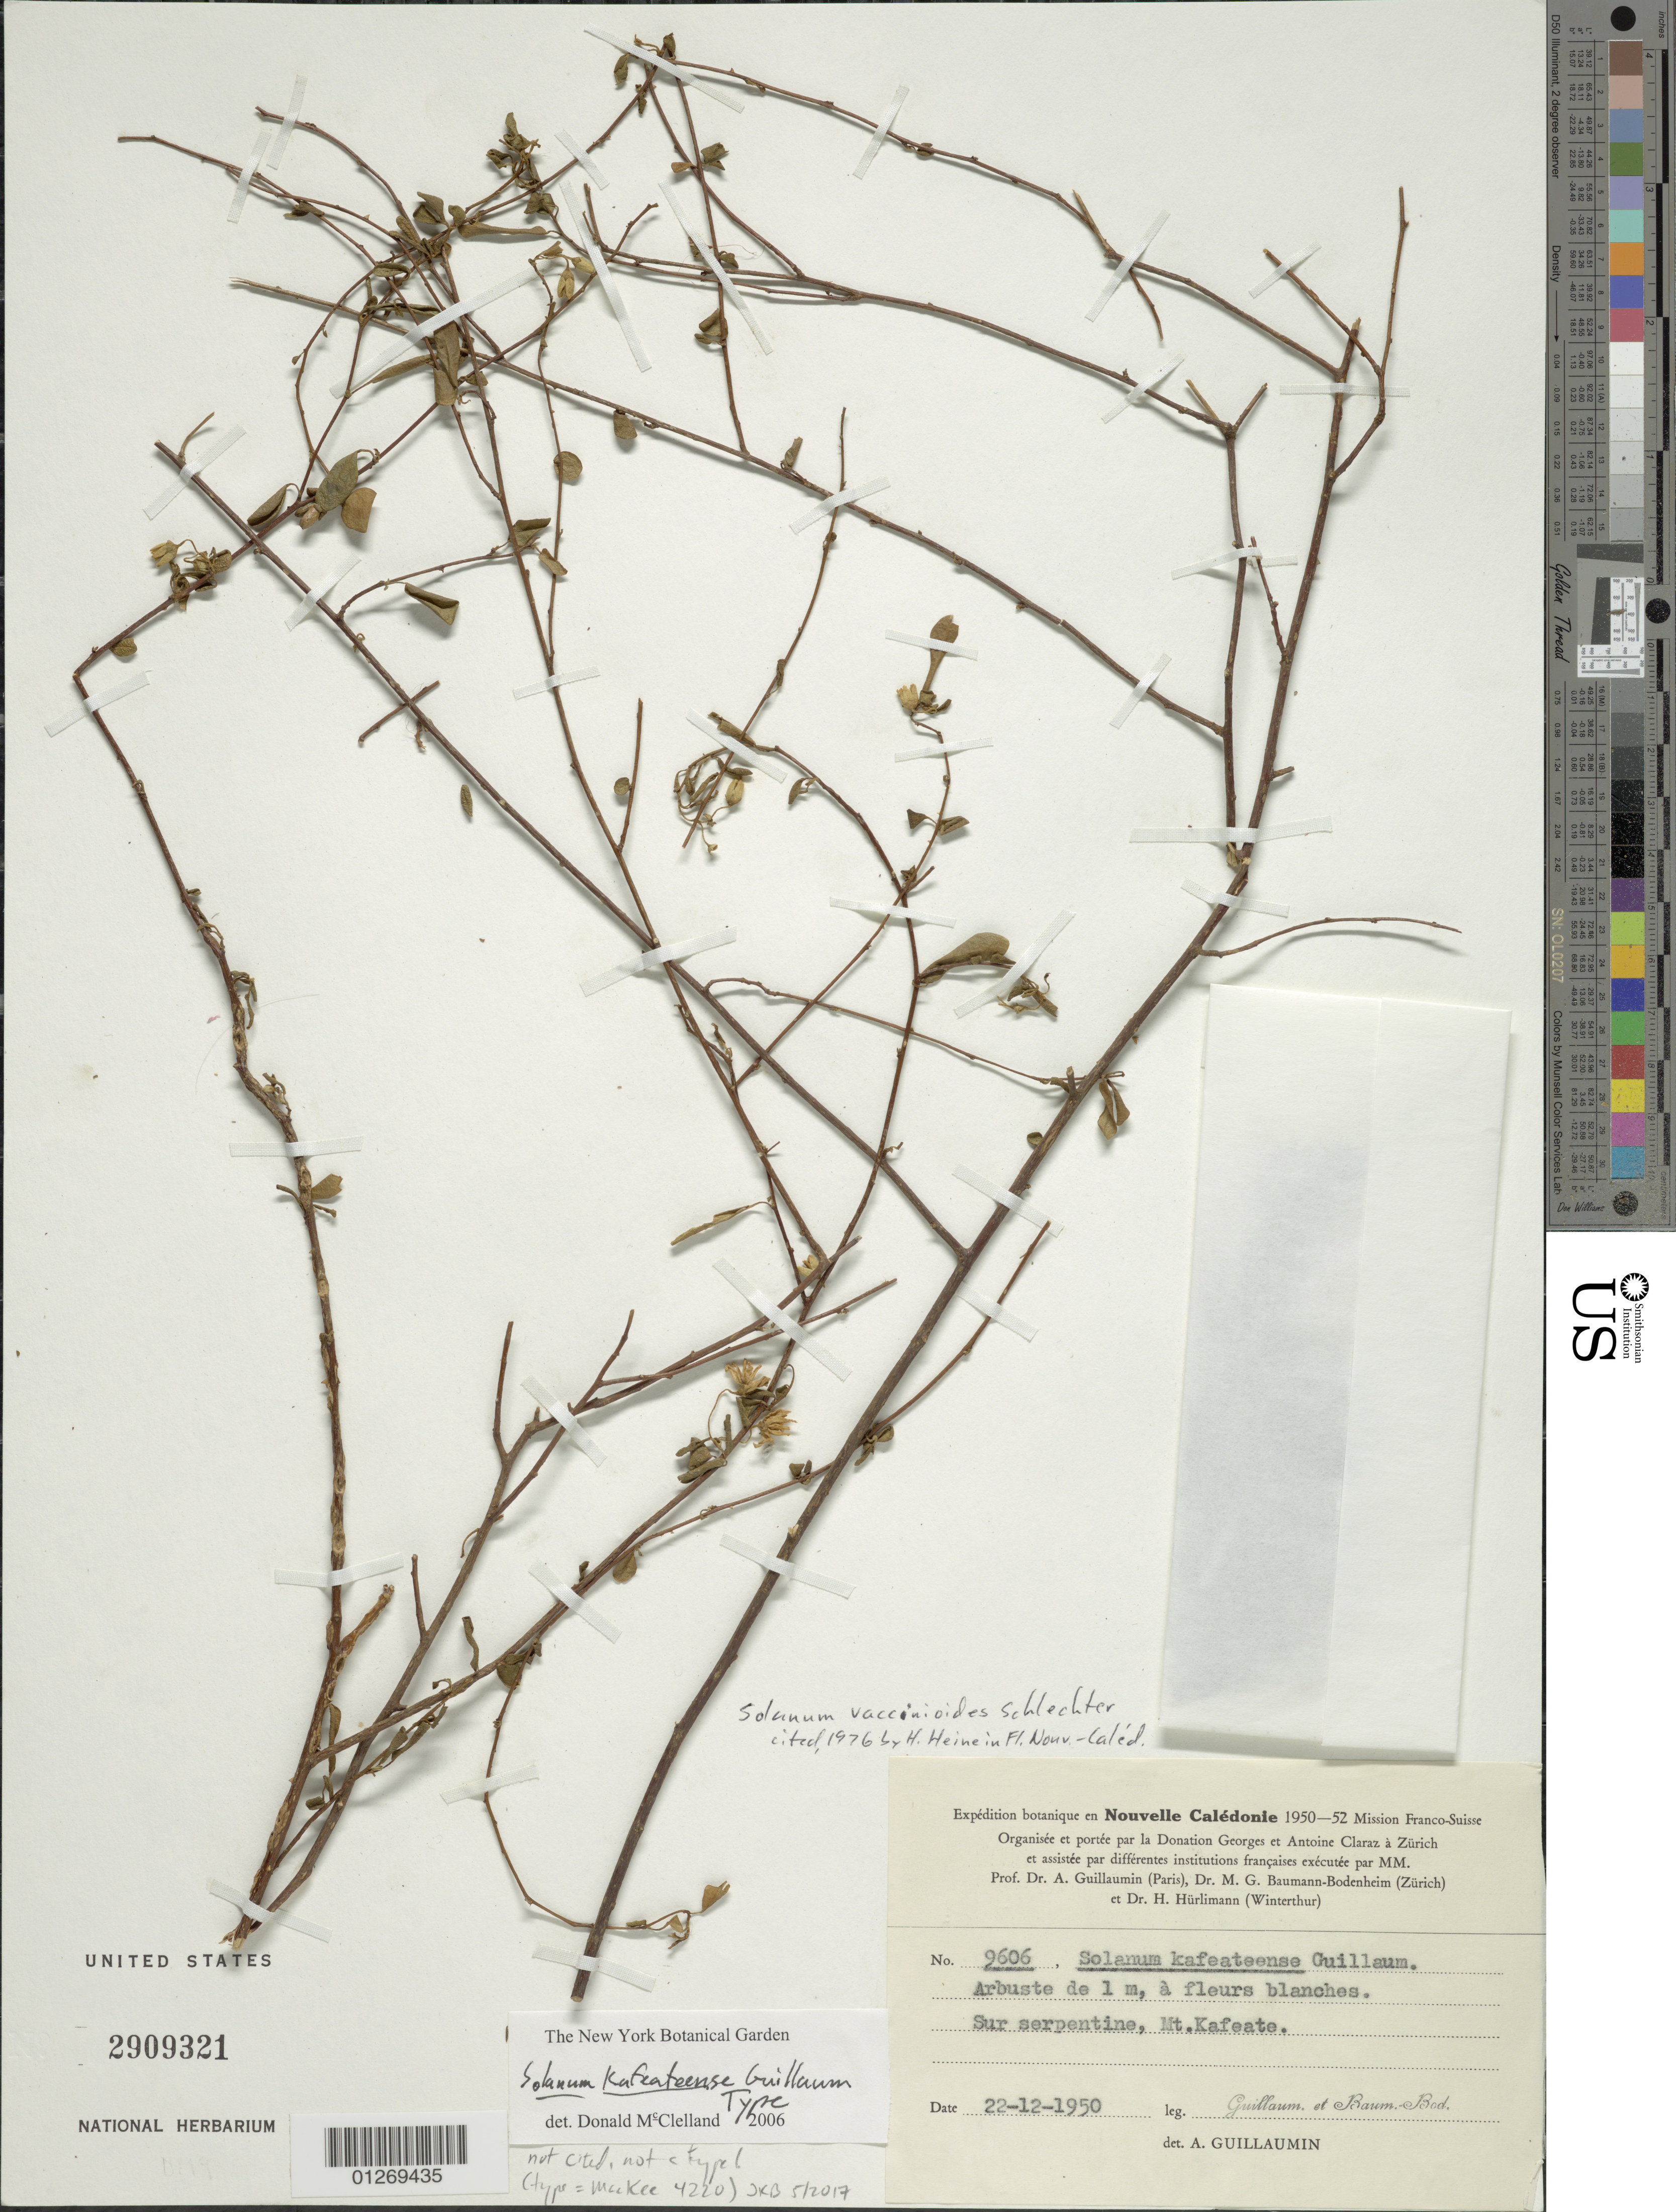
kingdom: Plantae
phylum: Tracheophyta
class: Magnoliopsida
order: Solanales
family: Solanaceae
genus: Solanum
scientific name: Solanum vaccinioides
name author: Schltr.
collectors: A. Guillaumin & M. G. Baumann-Bodenheim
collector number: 9606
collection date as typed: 22 Dec 1950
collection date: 1950-12-22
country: New Caledonia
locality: Mt. Kafeate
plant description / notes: Specimen annotated (in error) as "type" of Solanum kafeateense Guillaumin. [Type collection of S. kafeateense is MacKee 4220; Guillaumin & Baumann-Bodenheim 9606 is not cited at all in protologue.]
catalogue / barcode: US 2909321